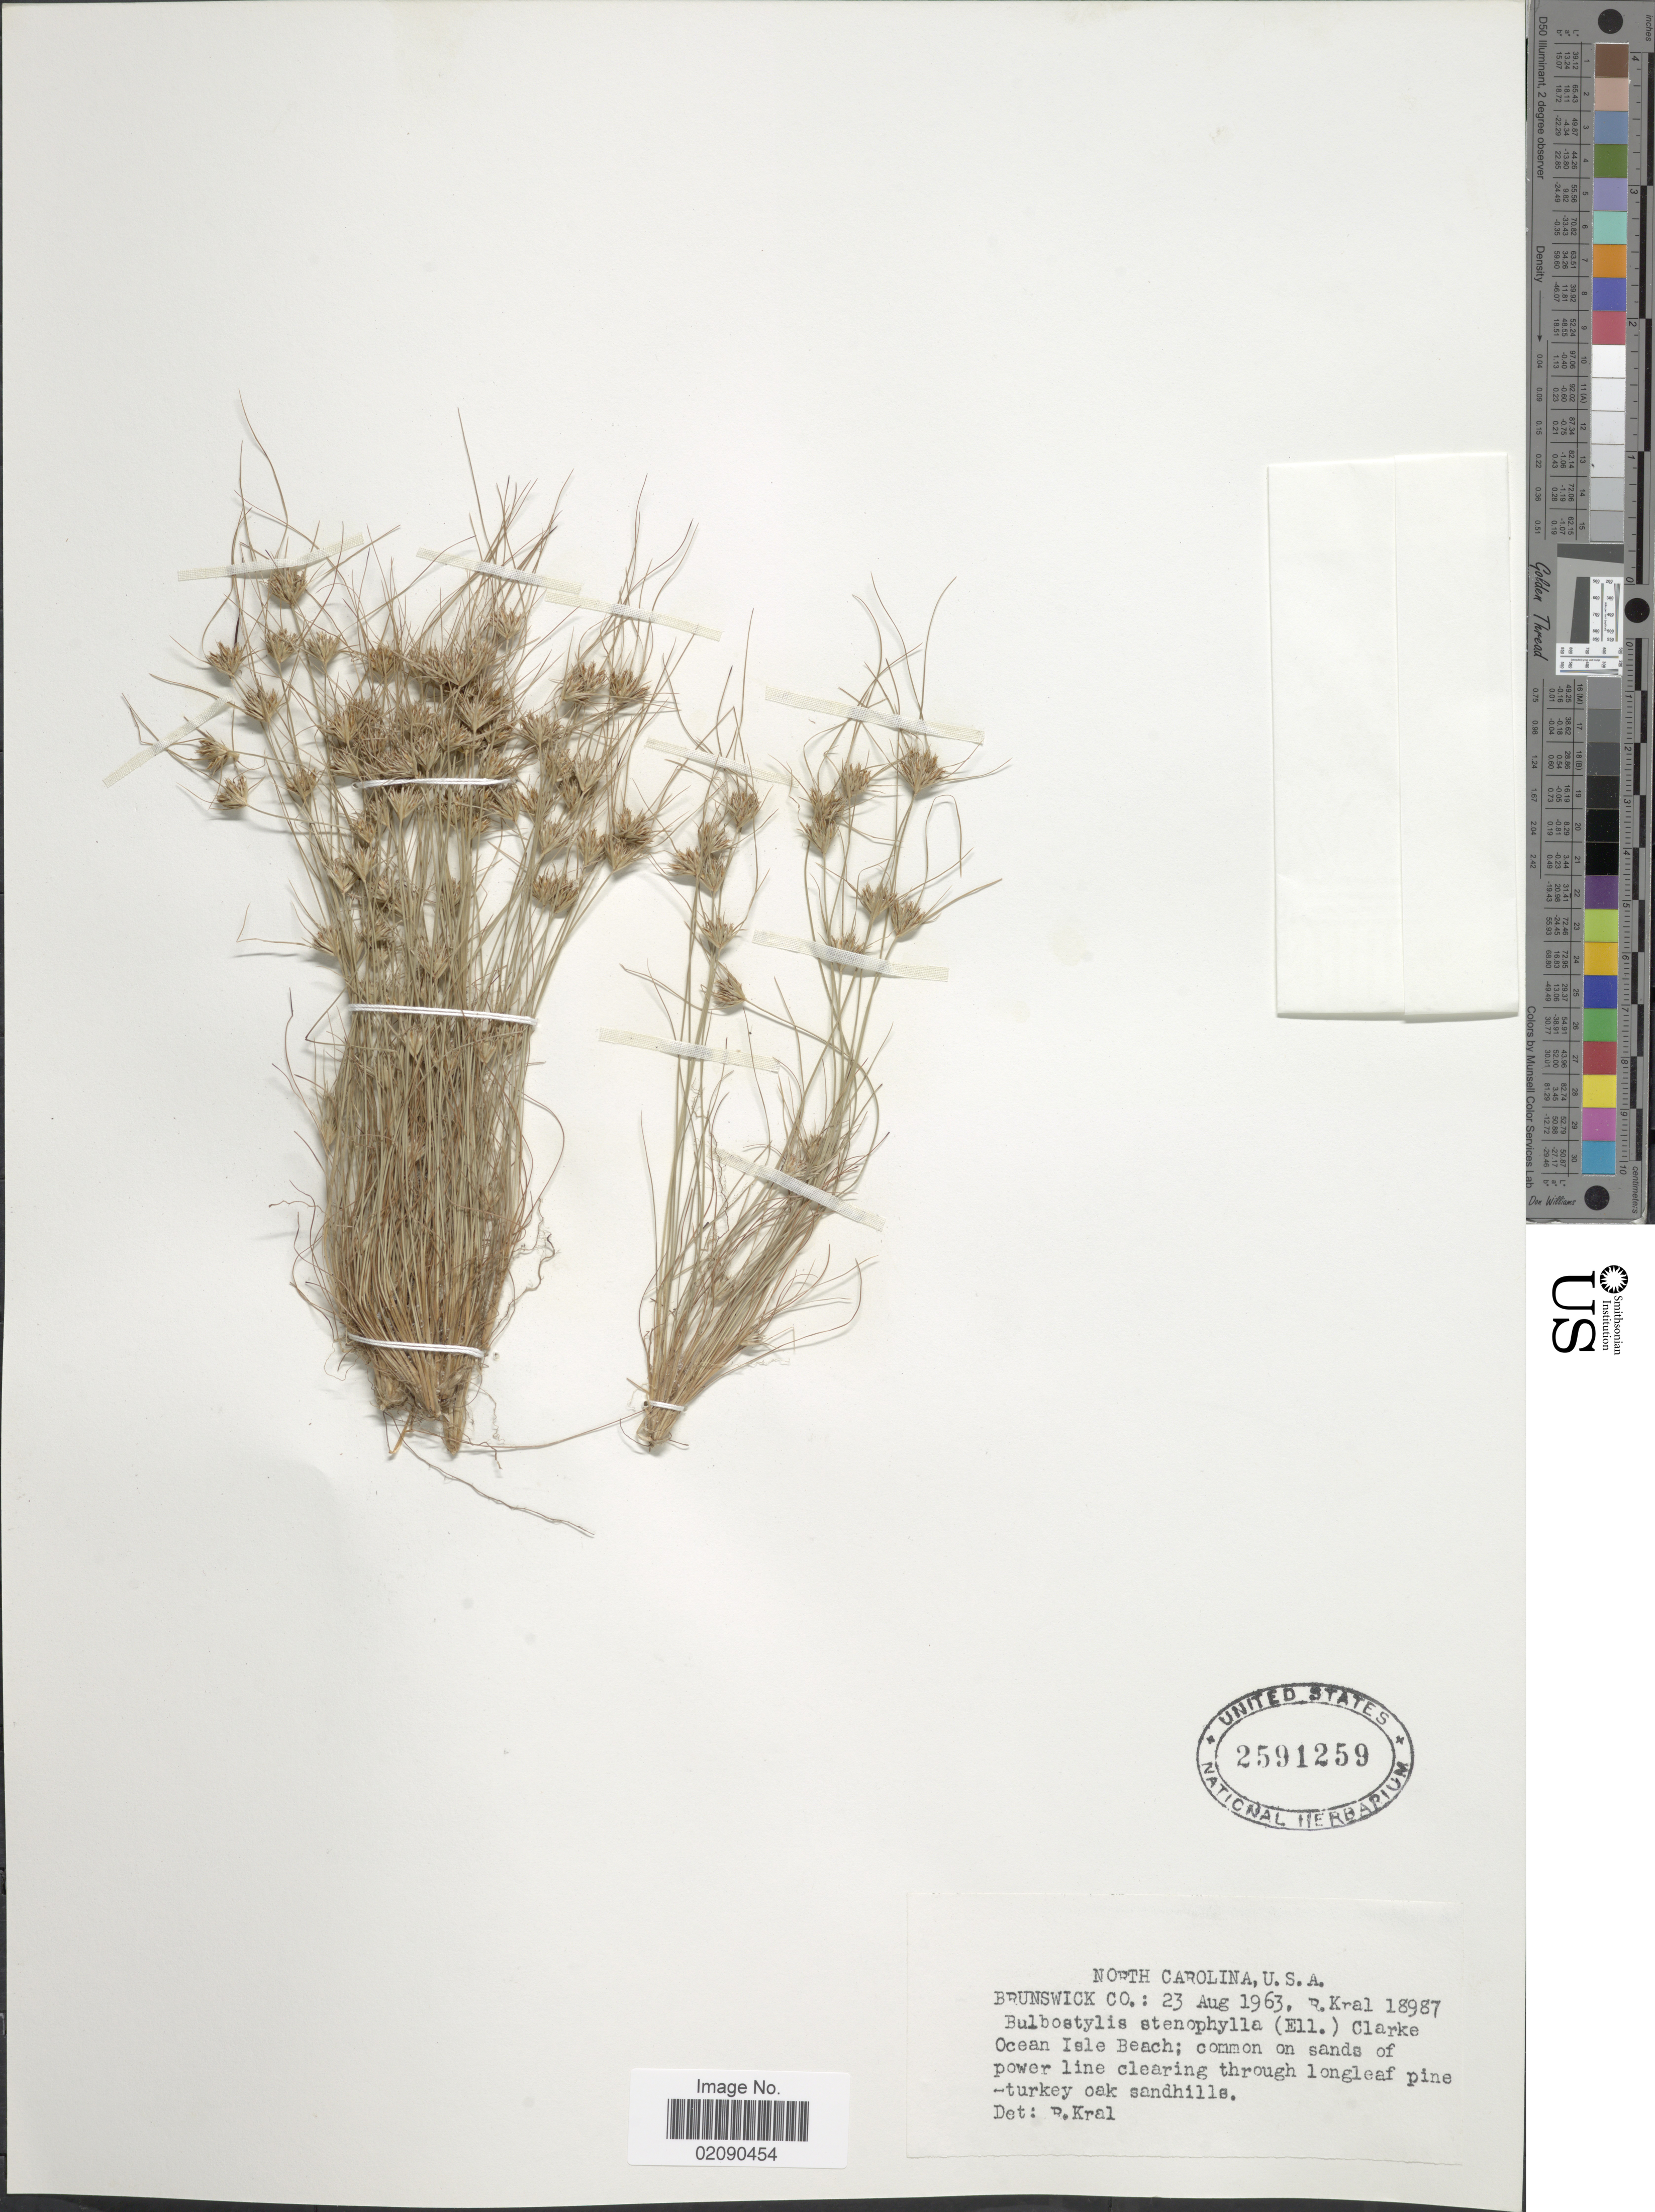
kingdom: Plantae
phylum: Tracheophyta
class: Liliopsida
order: Poales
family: Cyperaceae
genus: Bulbostylis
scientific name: Bulbostylis stenophylla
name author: (Elliott) C.B. Clarke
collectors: R. Kral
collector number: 18987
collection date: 1963-08-23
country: United States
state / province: North Carolina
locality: Brunswick Co; Ocean Isle Beach; common on sands of power line clearing through longleaf pine-turkey oak sandhills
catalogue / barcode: US 2591259